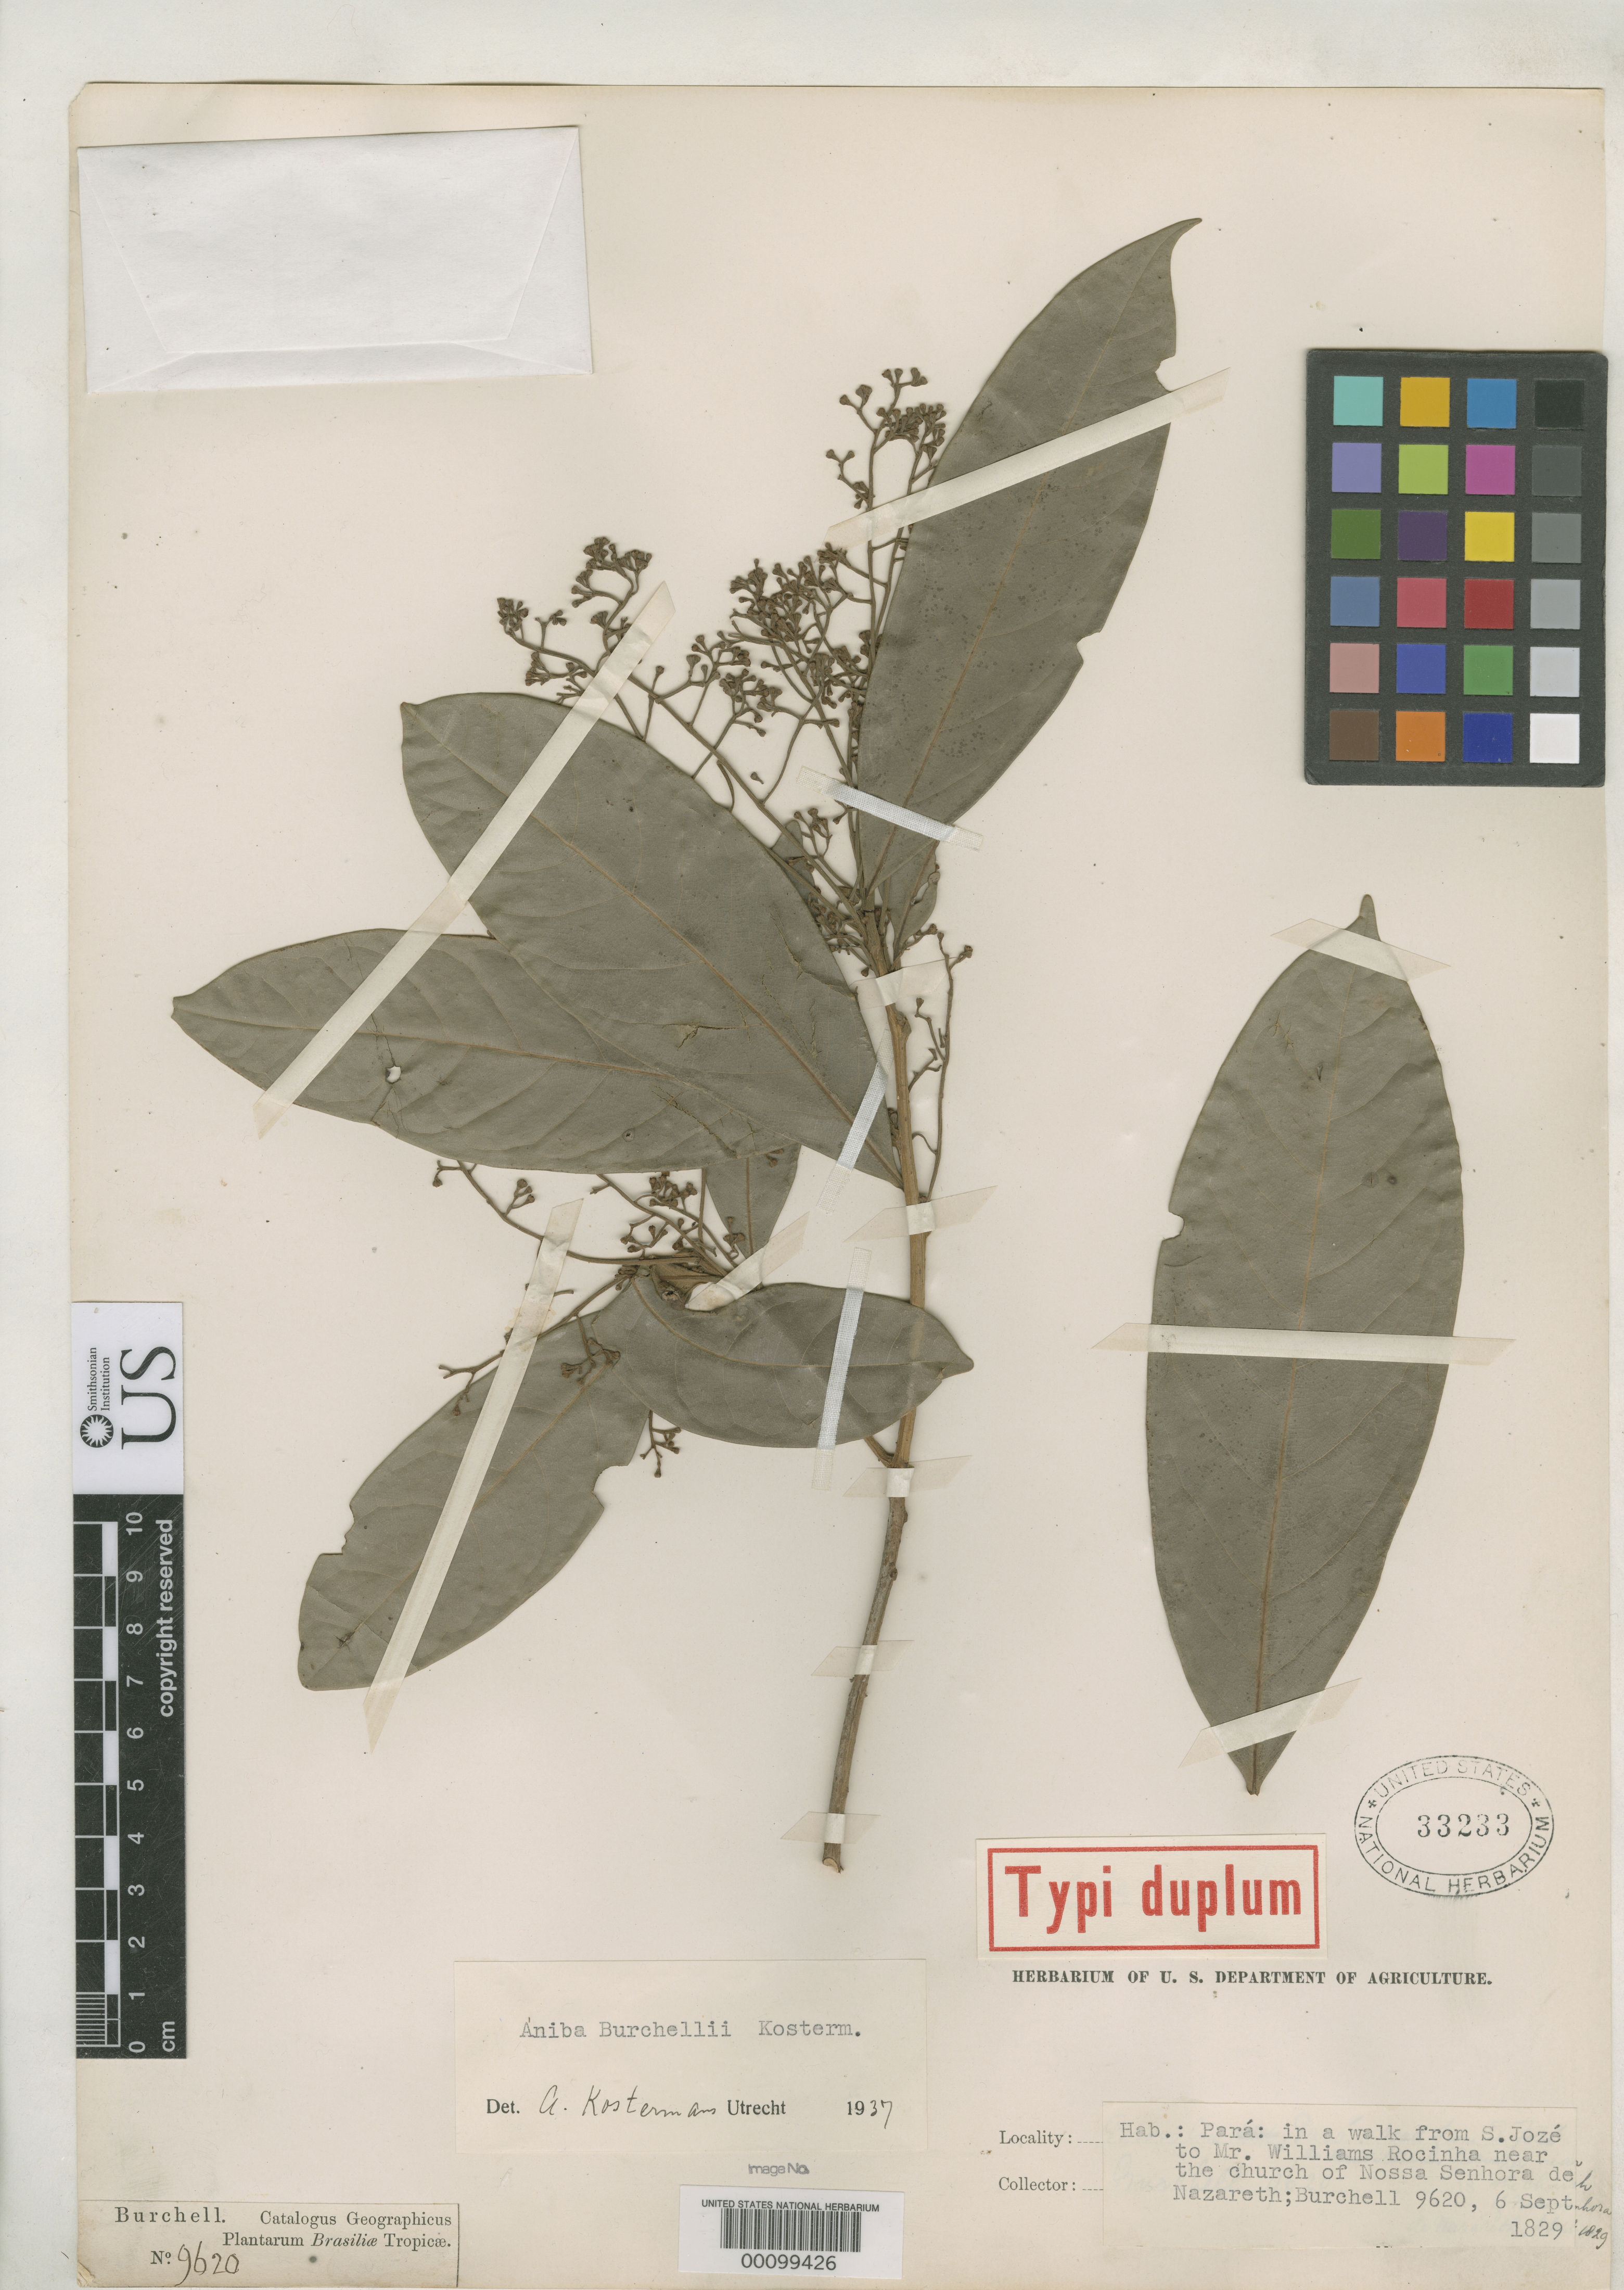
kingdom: Plantae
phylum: Tracheophyta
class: Magnoliopsida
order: Laurales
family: Lauraceae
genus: Aniba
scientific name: Aniba burchellii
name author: Kosterm.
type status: Isotype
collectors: W. J. Burchell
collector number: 9620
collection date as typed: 06 Sep 1829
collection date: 1829-09-06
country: Brazil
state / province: Pará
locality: Walk from S. Joze to Mr. Williams Rocinha near church of Rossa Senhora da Nazareth.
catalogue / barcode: US 33233